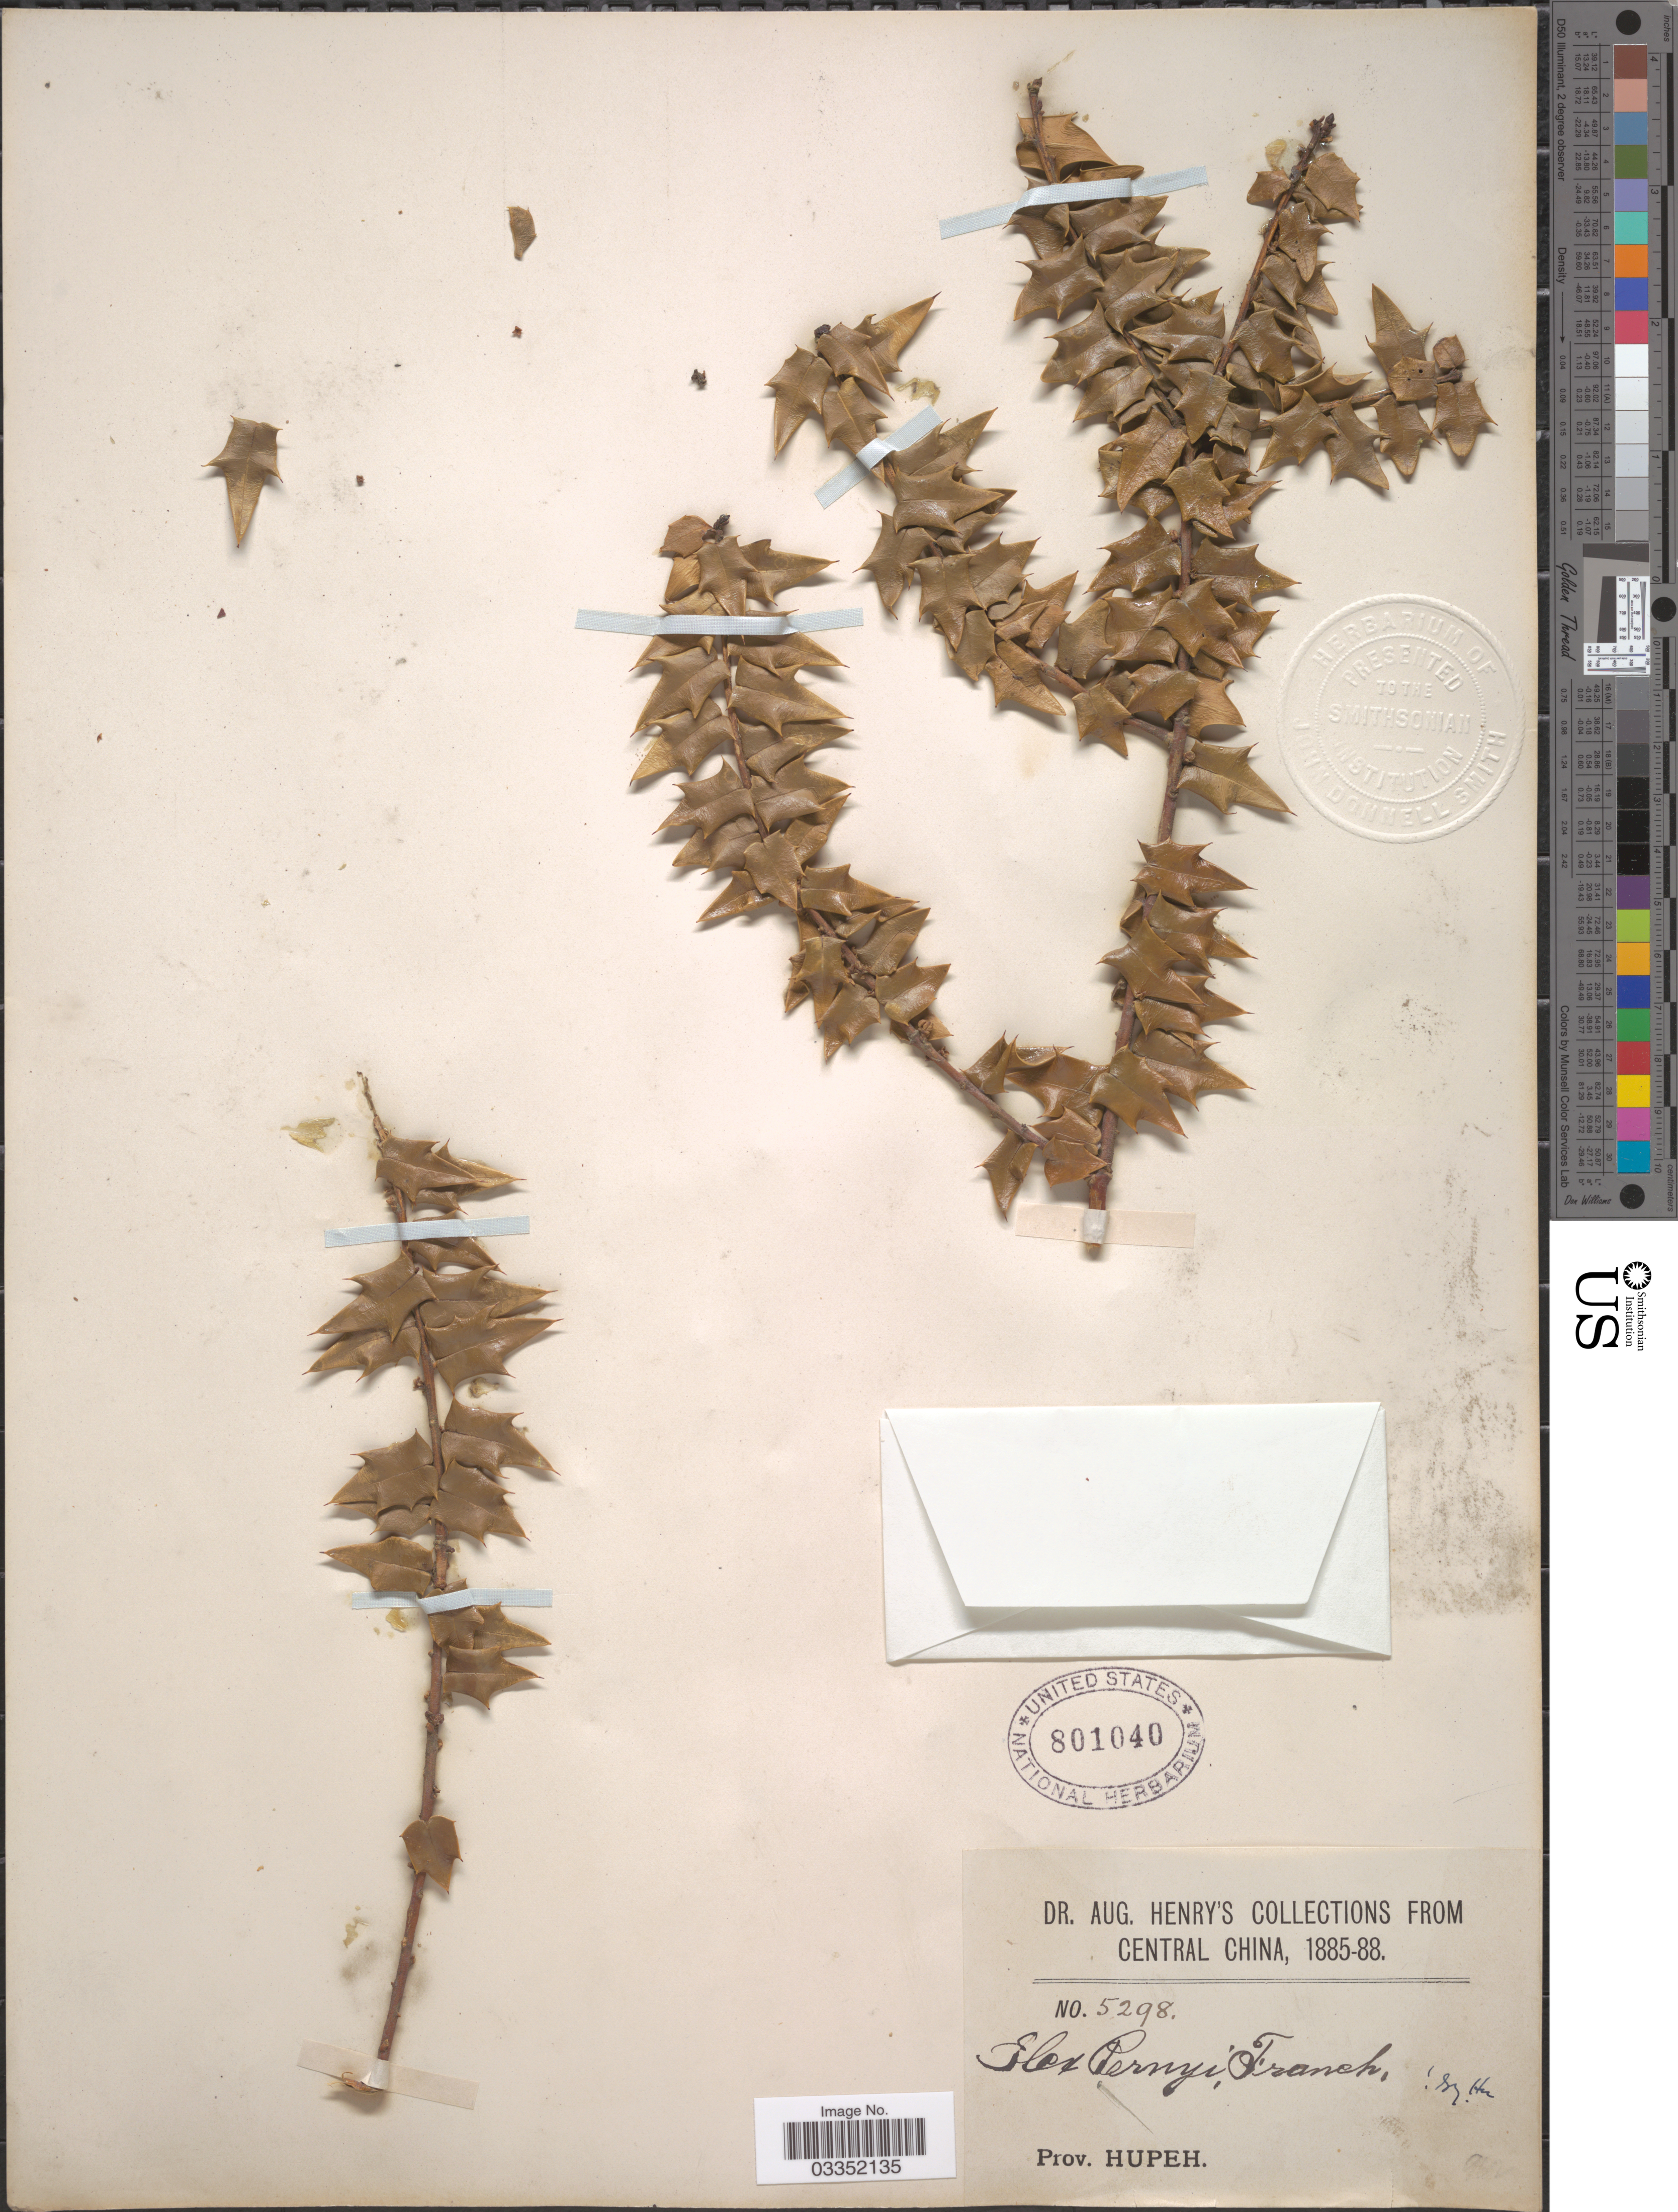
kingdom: Plantae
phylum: Tracheophyta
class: Magnoliopsida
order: Aquifoliales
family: Aquifoliaceae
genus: Ilex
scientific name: Ilex pernyi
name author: Franch.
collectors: A. Henry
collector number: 5298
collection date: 1885/1888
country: China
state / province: Hubei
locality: Central China. Hupeh.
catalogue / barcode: US 801040